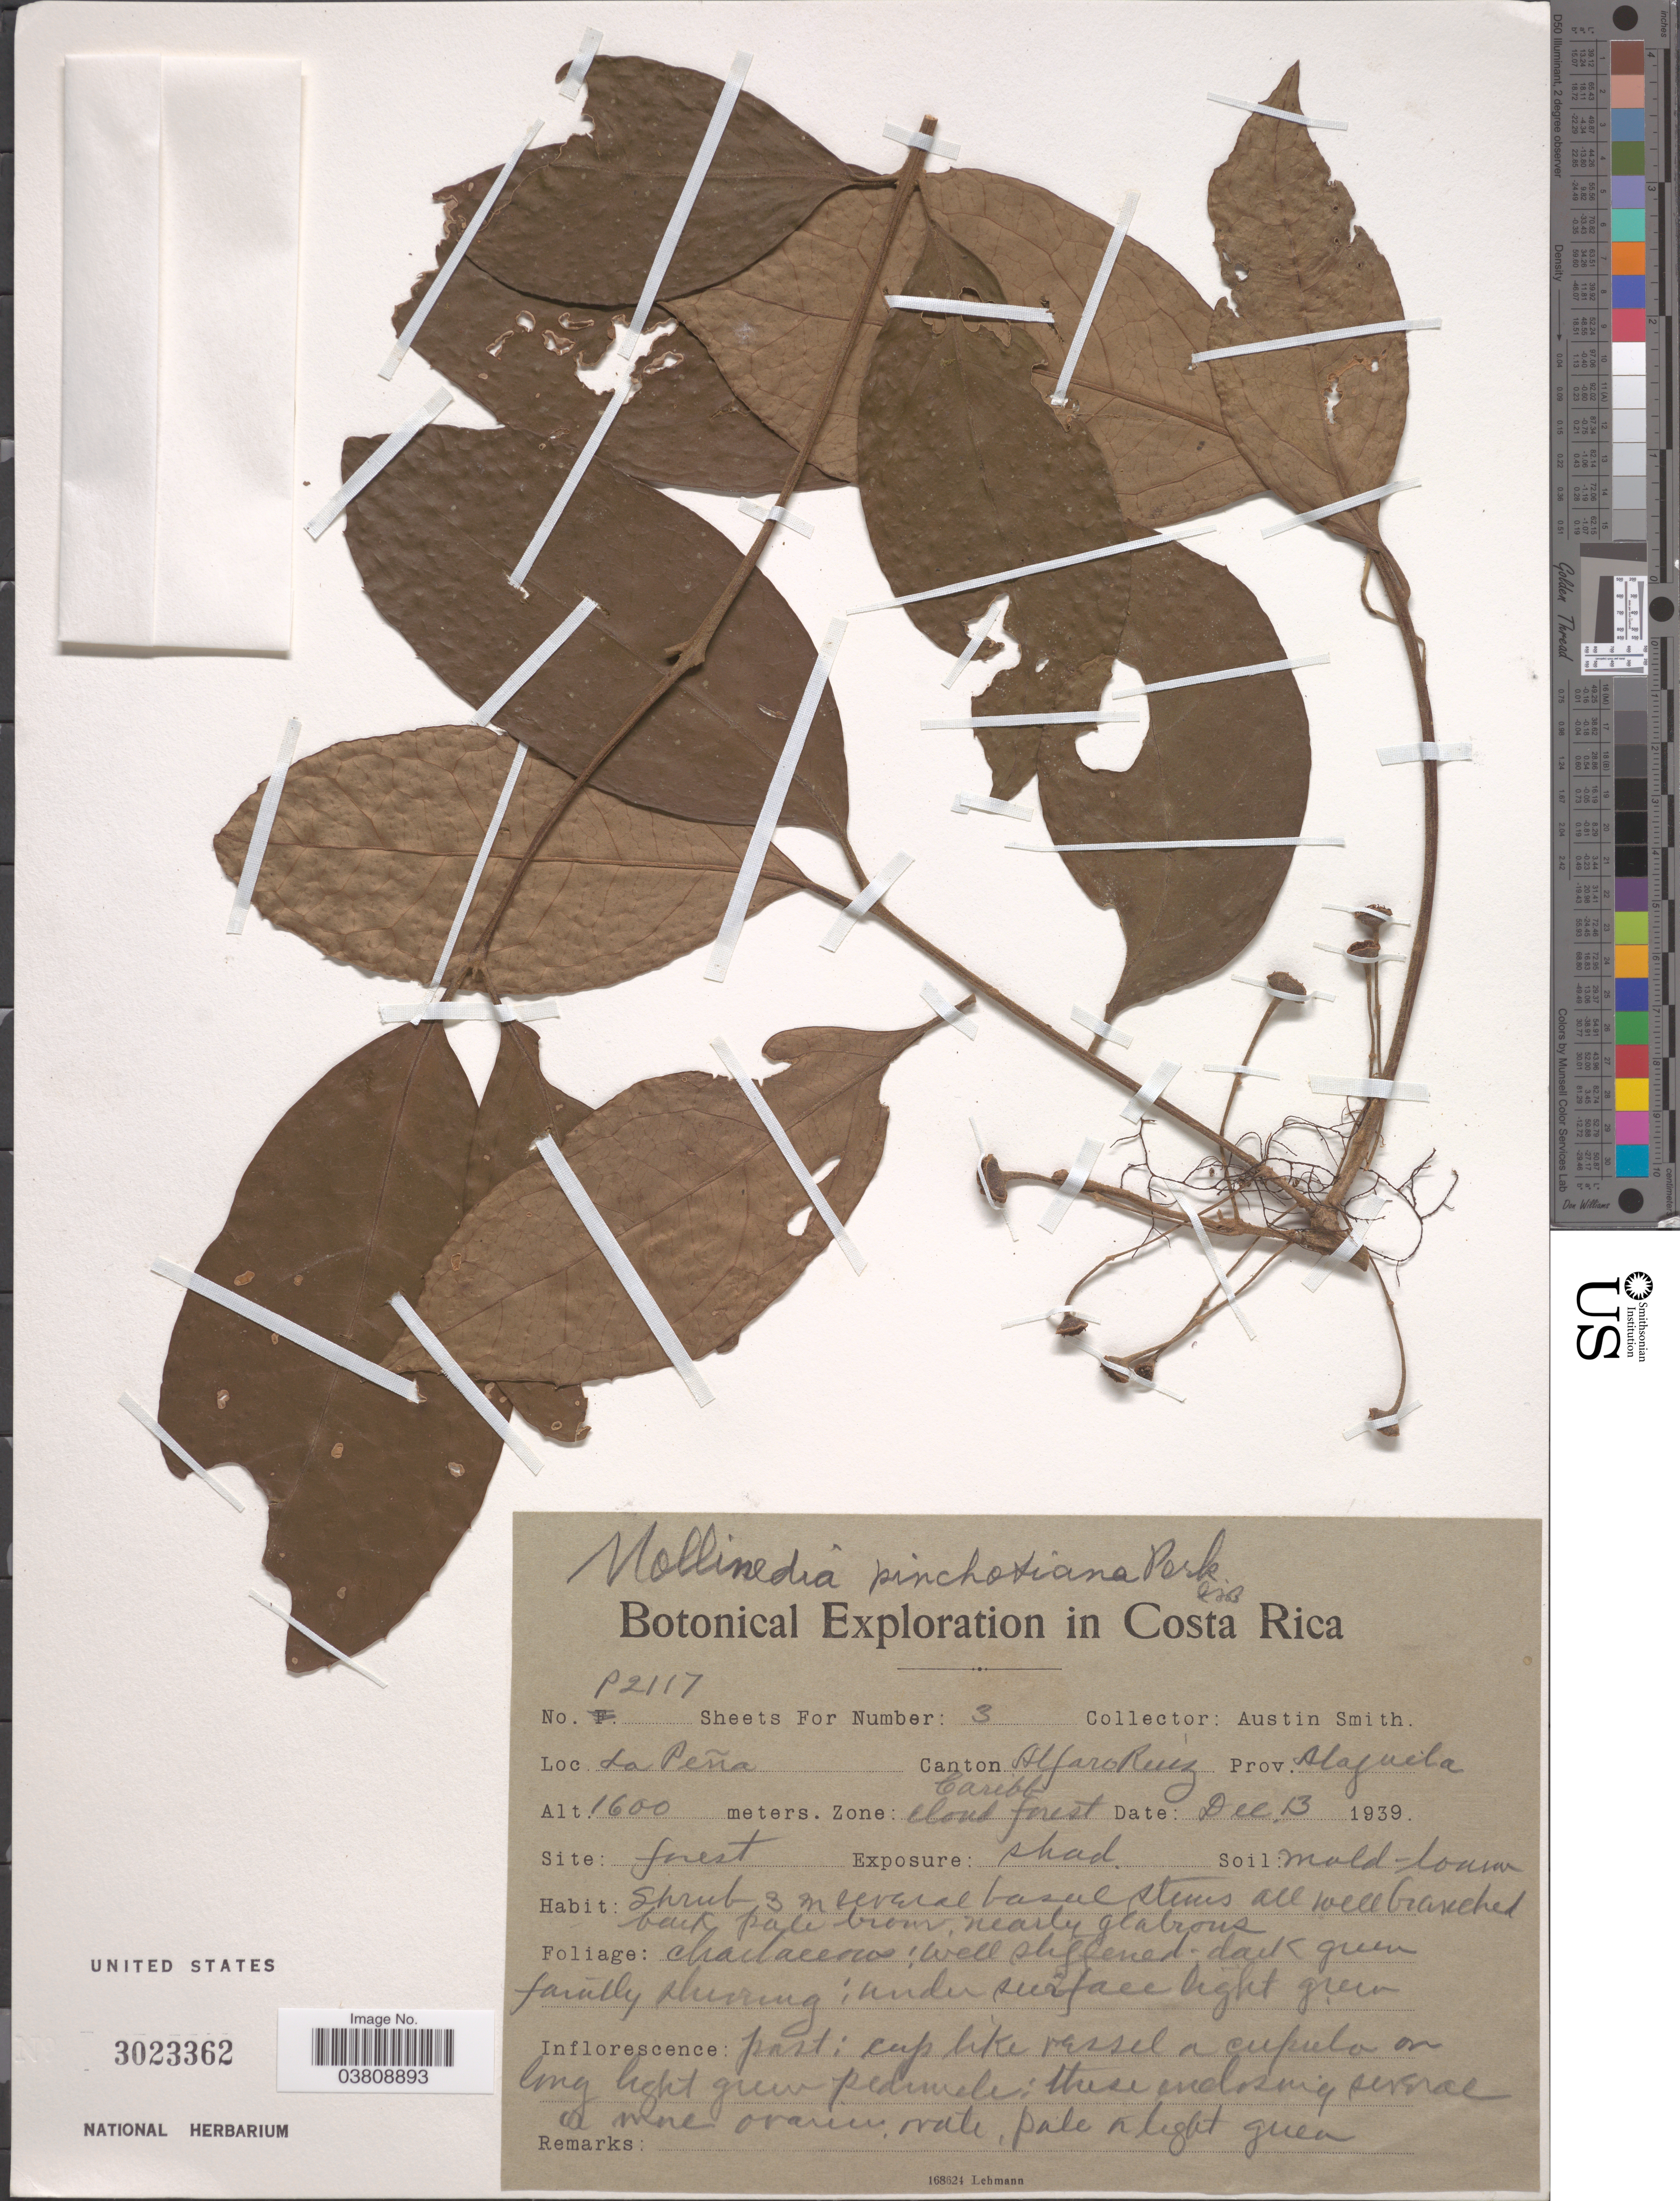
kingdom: Plantae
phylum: Tracheophyta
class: Magnoliopsida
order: Laurales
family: Monimiaceae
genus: Mollinedia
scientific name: Mollinedia pinchotiana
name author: Perkins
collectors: Aust P. Smith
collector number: P2117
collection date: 1939-12-13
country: Costa Rica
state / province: Alajuela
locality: La Peña. Canton Alfaro Ruíz. Zone: cloud forest.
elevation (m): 1600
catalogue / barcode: US 3023362